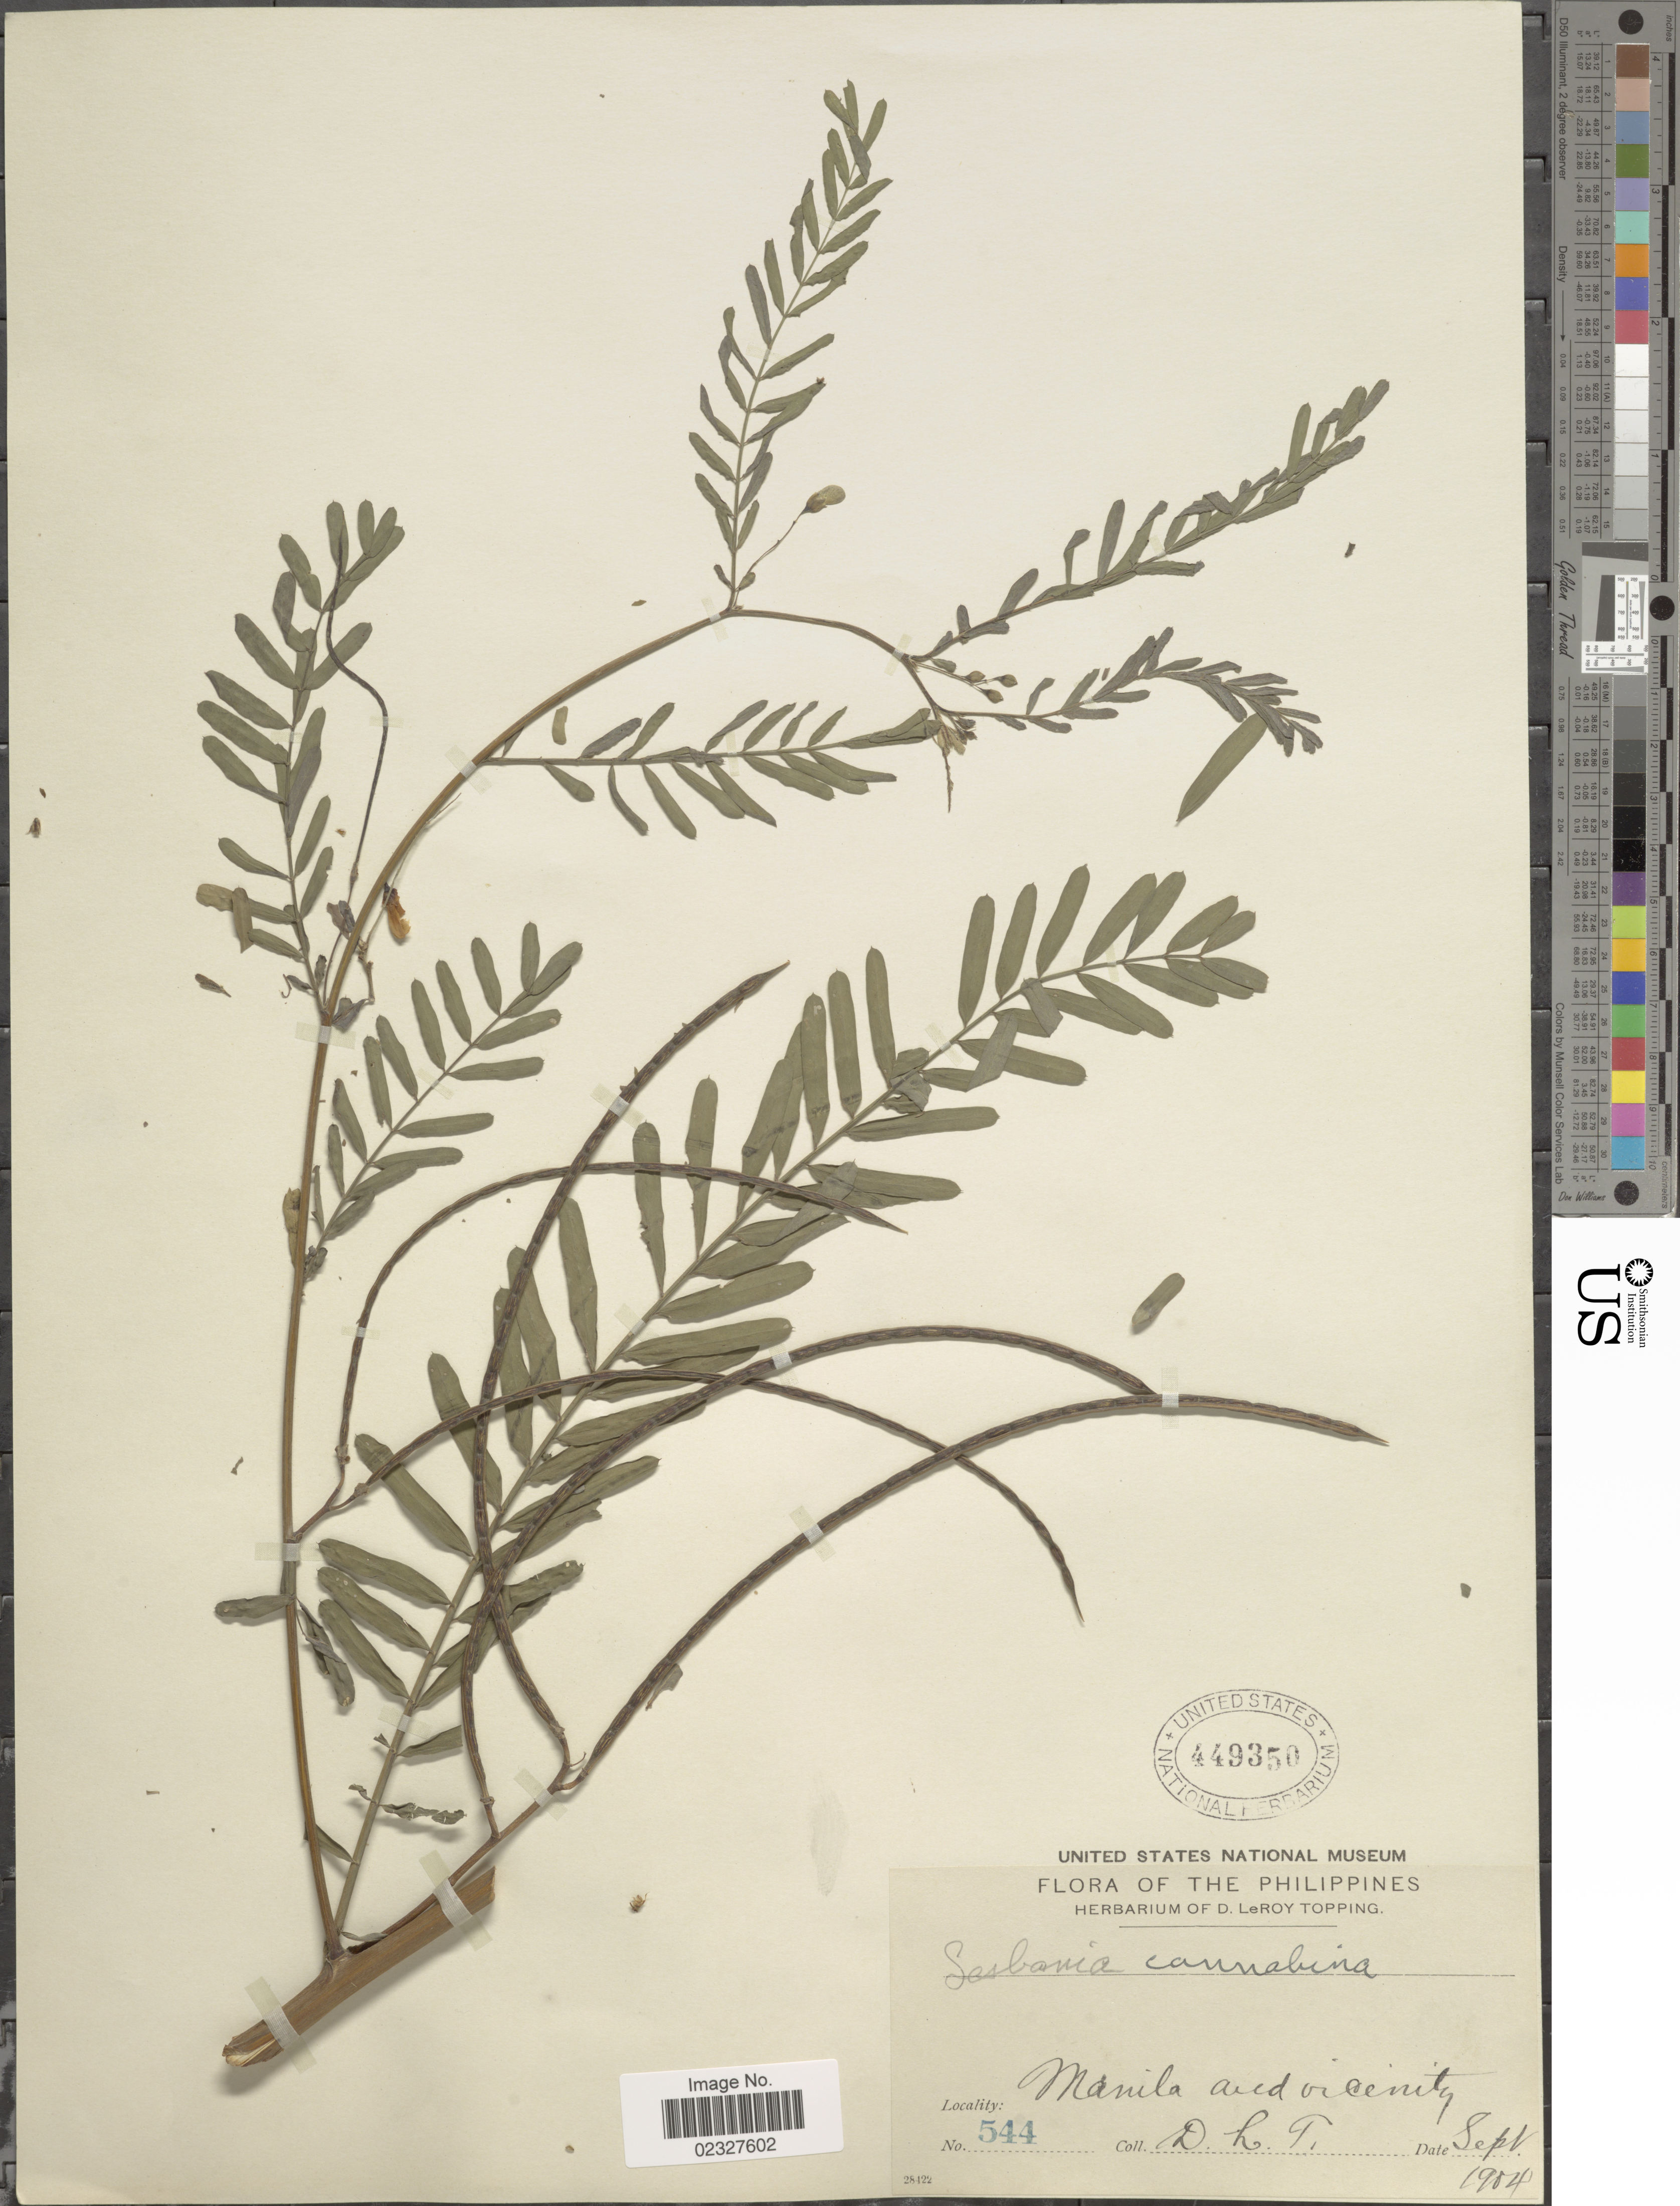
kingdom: Plantae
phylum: Tracheophyta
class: Magnoliopsida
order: Fabales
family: Fabaceae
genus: Sesbania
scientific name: Sesbania cannabina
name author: (Retz.) Poir.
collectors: D. L. Topping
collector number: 544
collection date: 1904-09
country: Philippines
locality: Manila and vicinity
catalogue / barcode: US 449350